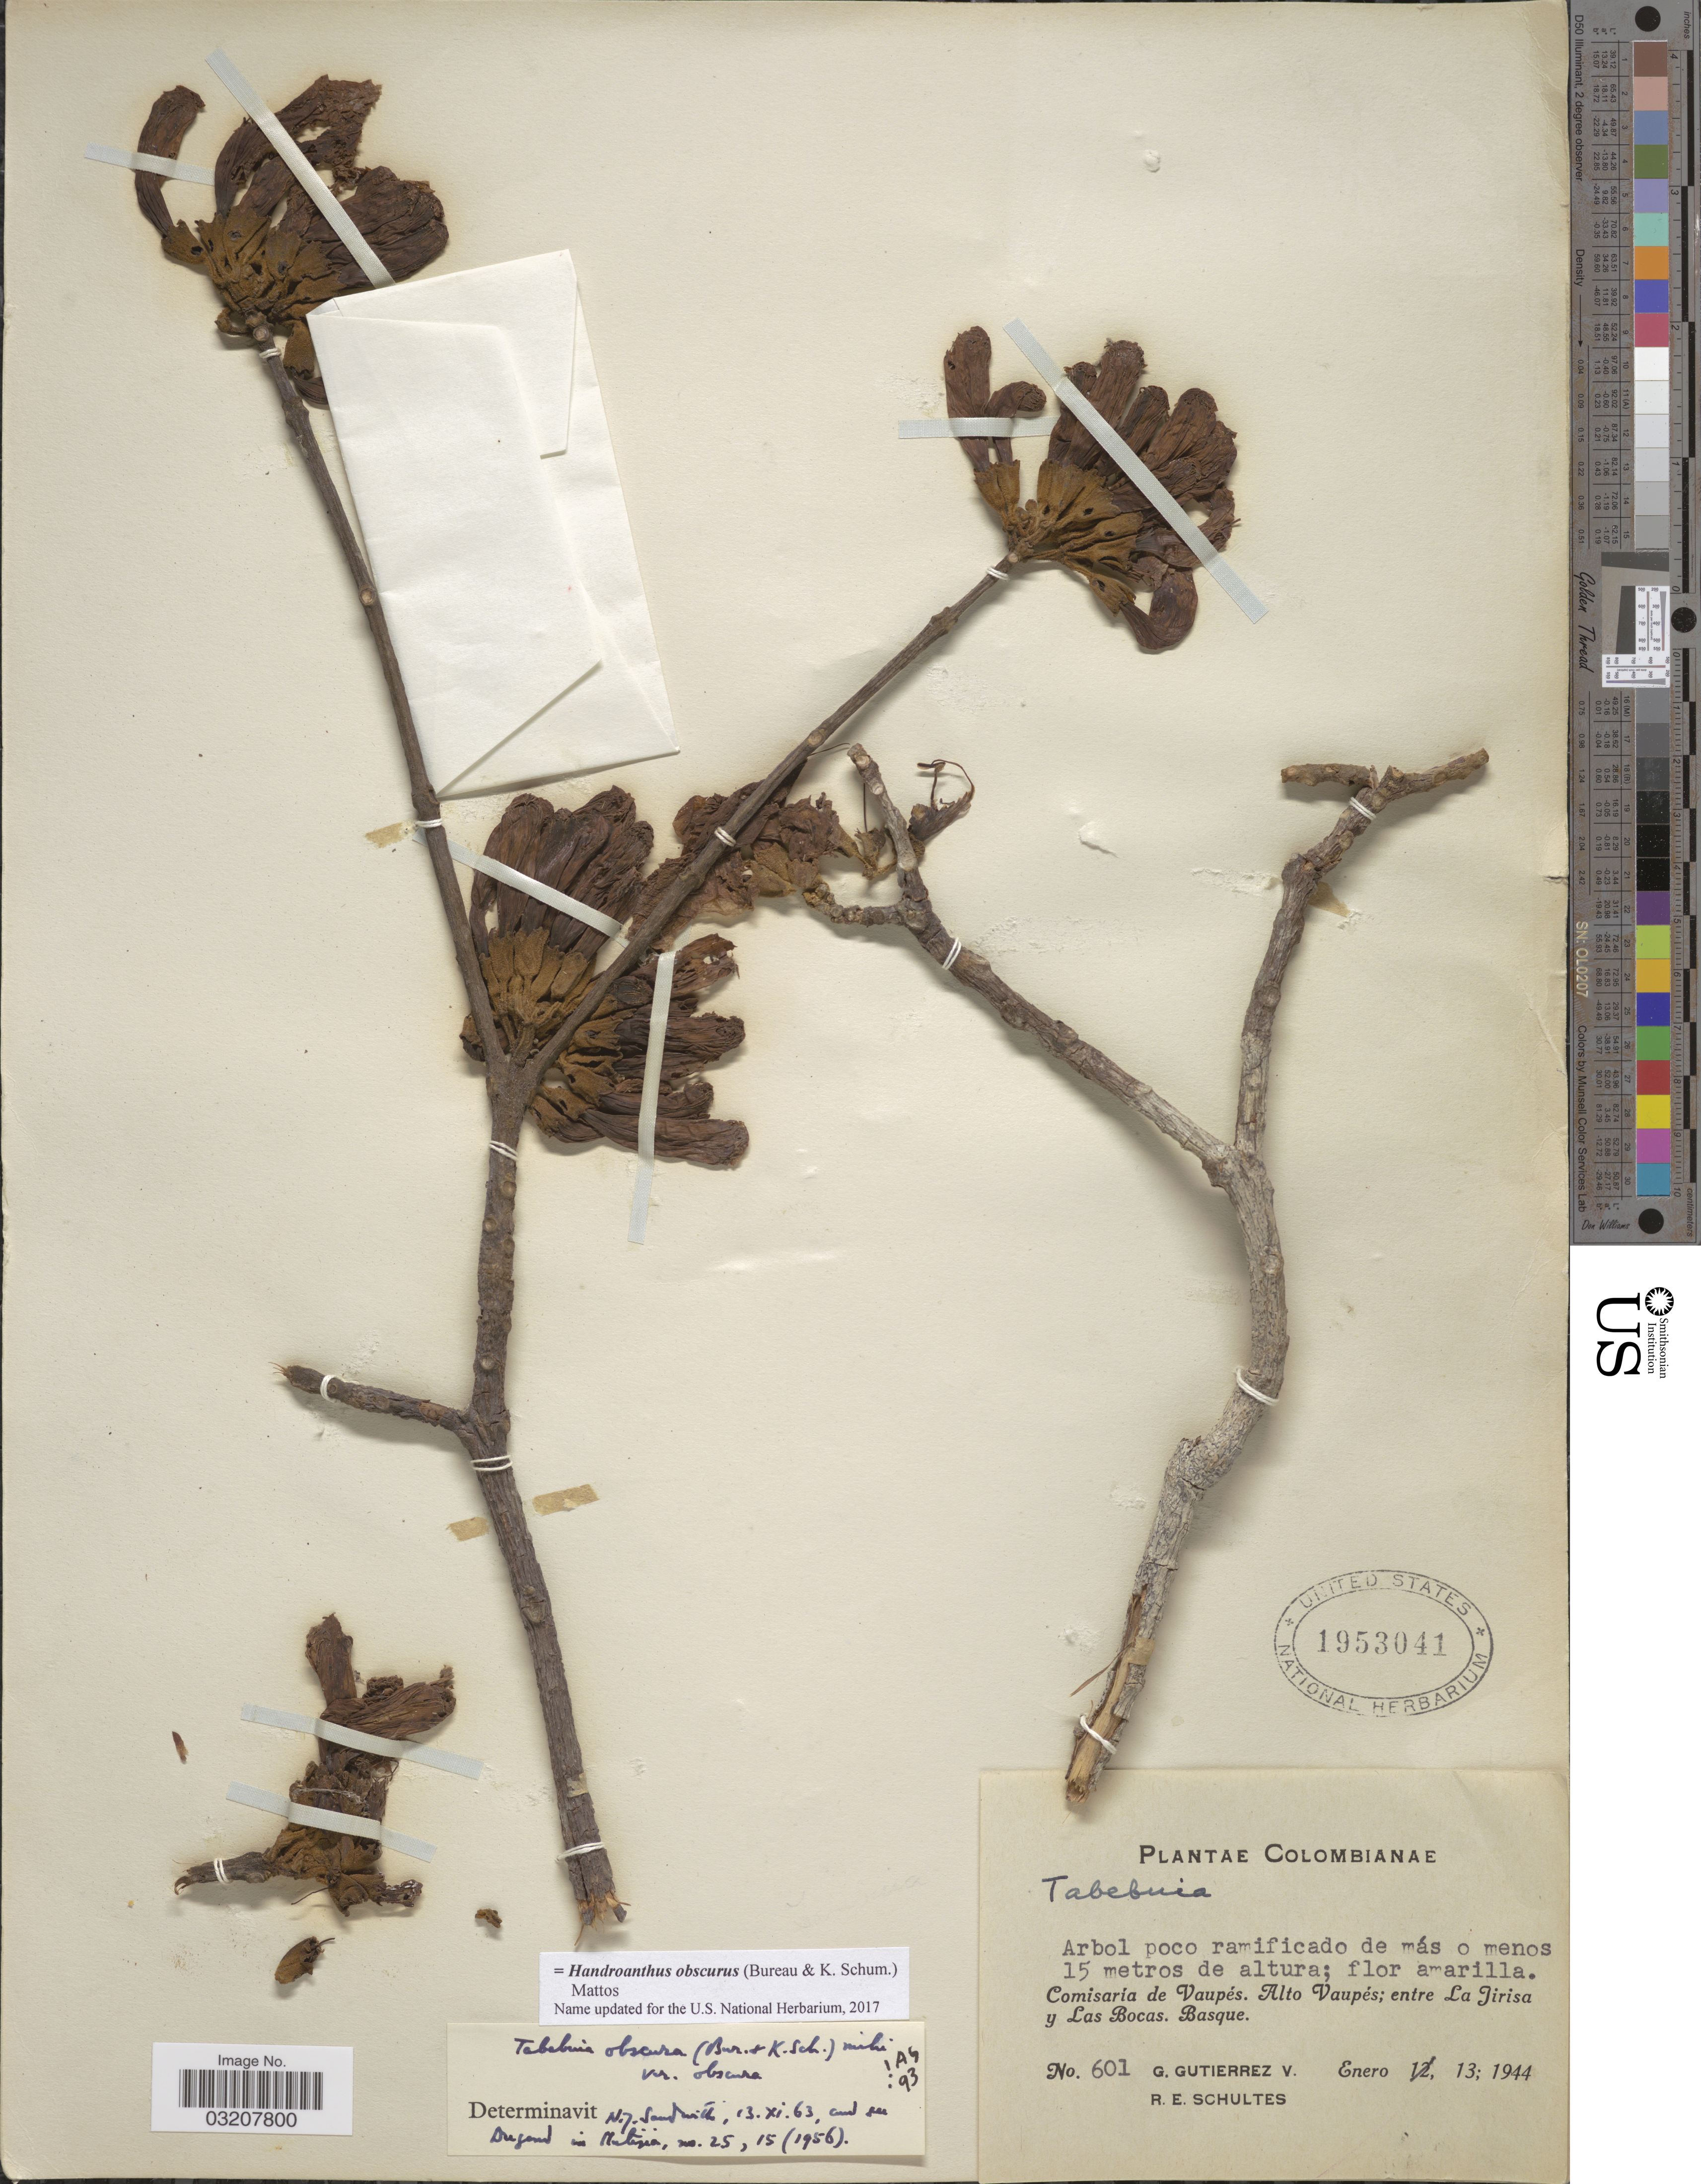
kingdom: Plantae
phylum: Tracheophyta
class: Magnoliopsida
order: Lamiales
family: Bignoniaceae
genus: Handroanthus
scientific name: Handroanthus obscurus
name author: (Bureau ex K. Schum.) Mattos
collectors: G. Gutiérrez V. & R. E. Schultes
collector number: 601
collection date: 1944-01-13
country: Colombia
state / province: Vaupés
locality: Comisaria de Vaupés. Alto Vaupés; entre La Jirisa y Las Bocas. Basque.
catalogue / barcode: US 1953041